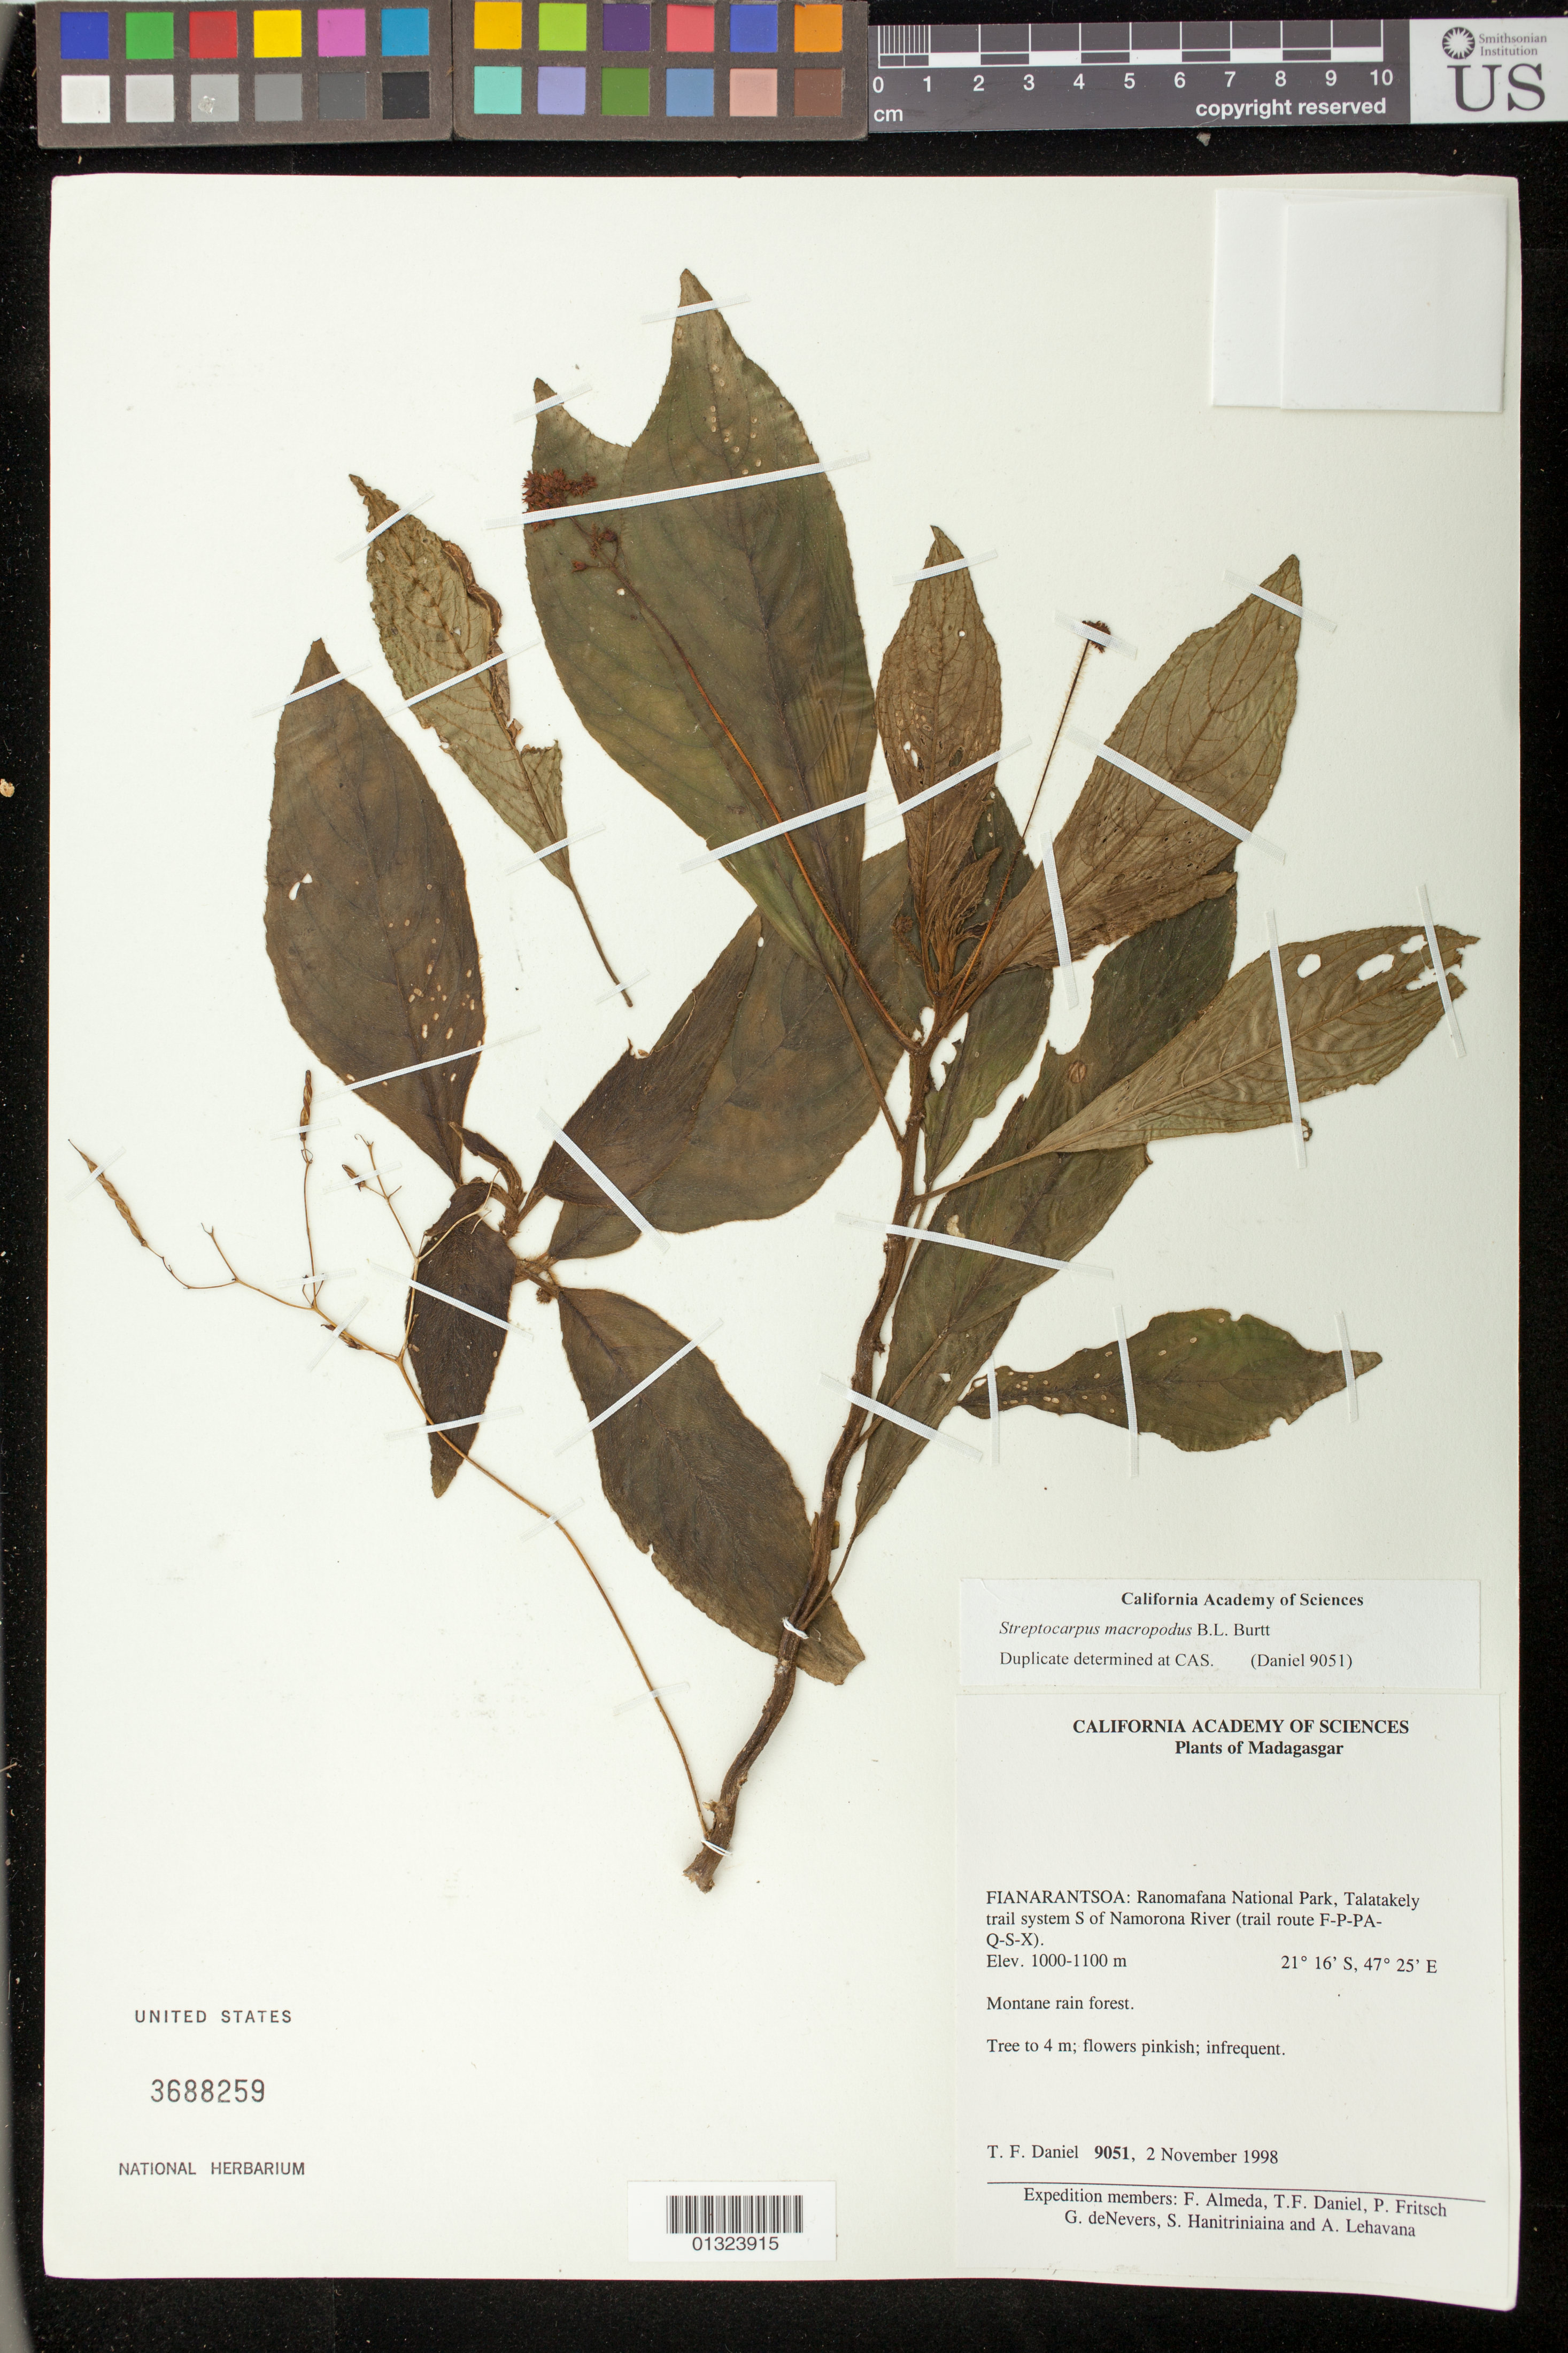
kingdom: Plantae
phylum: Tracheophyta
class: Magnoliopsida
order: Lamiales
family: Gesneriaceae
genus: Streptocarpus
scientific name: Streptocarpus macropodus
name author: B.L. Burtt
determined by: Daniel, Thomas F.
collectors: T. F. Daniel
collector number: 9051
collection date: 1998-11-02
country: Madagascar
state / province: Vatovavy Fitovinany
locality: Ranomafana National Park, Talatakely trail system S of Namorona River.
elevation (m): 1000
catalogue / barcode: US 3688259